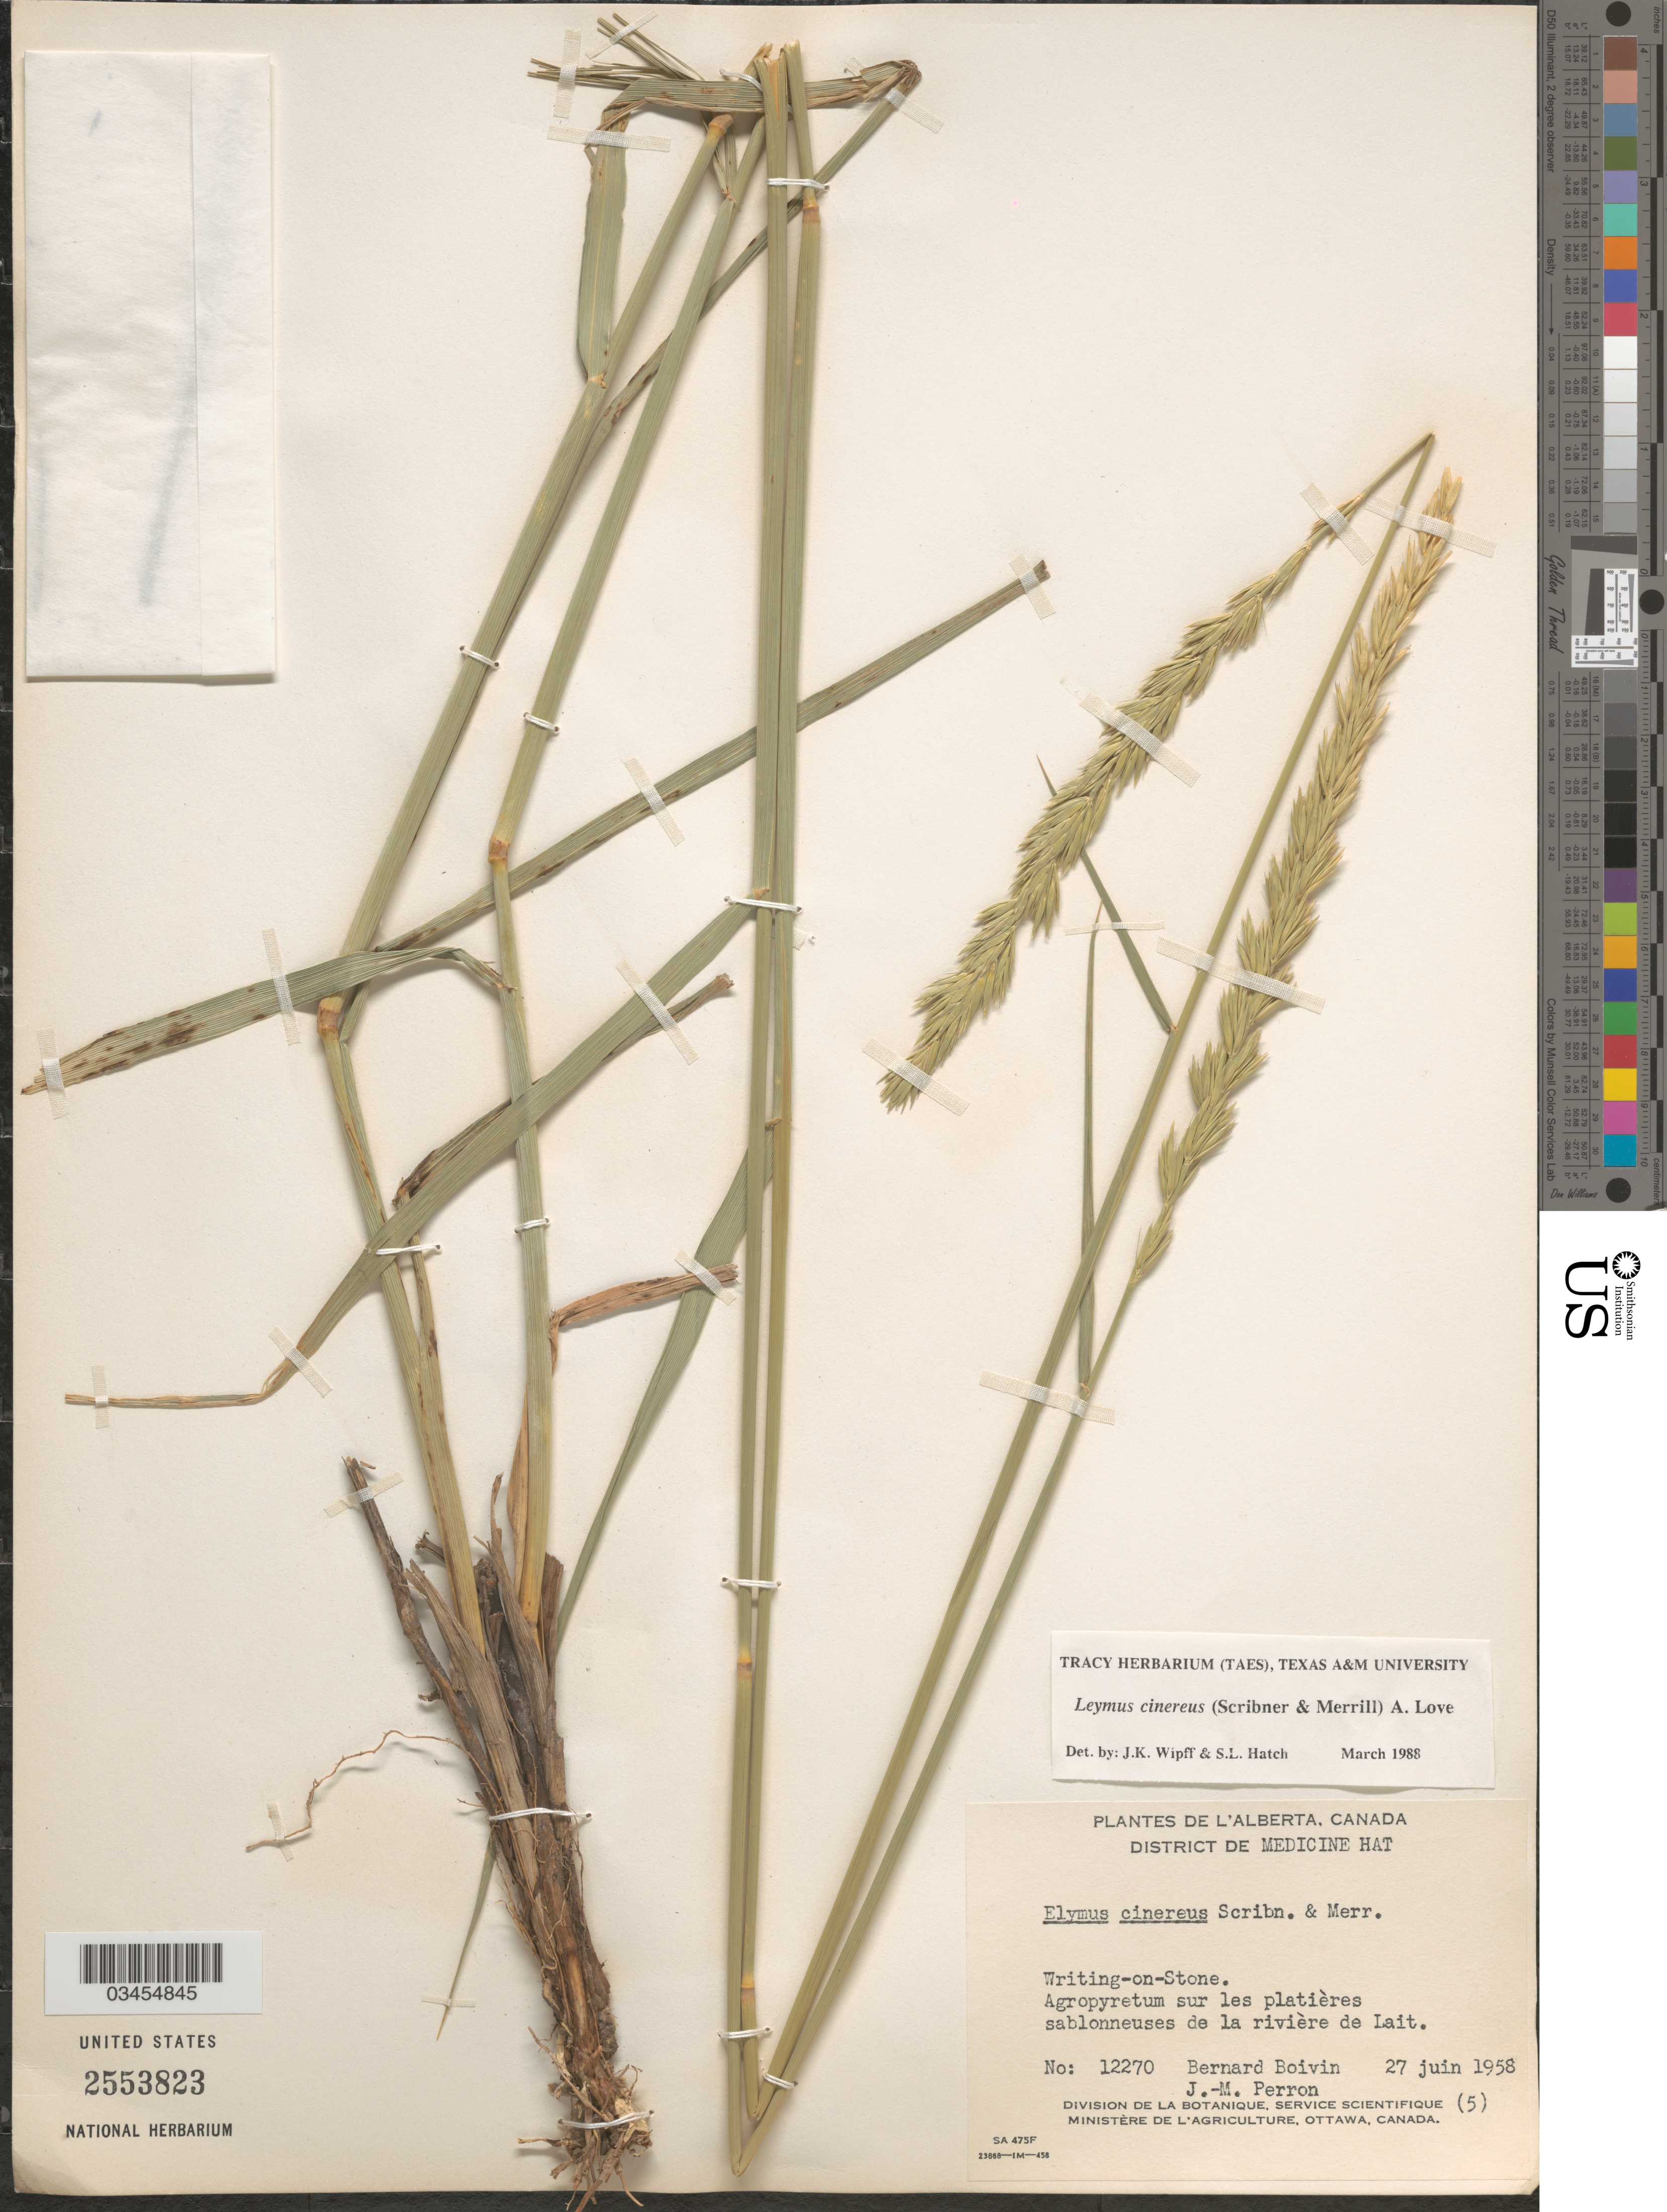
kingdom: Plantae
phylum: Tracheophyta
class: Liliopsida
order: Poales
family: Poaceae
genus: Leymus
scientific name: Leymus condensatus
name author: (J. Presl) Á. Löve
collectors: J. R. B. Boivin & J. Perron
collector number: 12270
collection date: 1958-06-27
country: Canada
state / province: Alberta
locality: District de Medicine Hat. Writing-on-Stone. Agropyretum sur les platières sablonneuses de la rivière de Lait.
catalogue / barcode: US 2553823